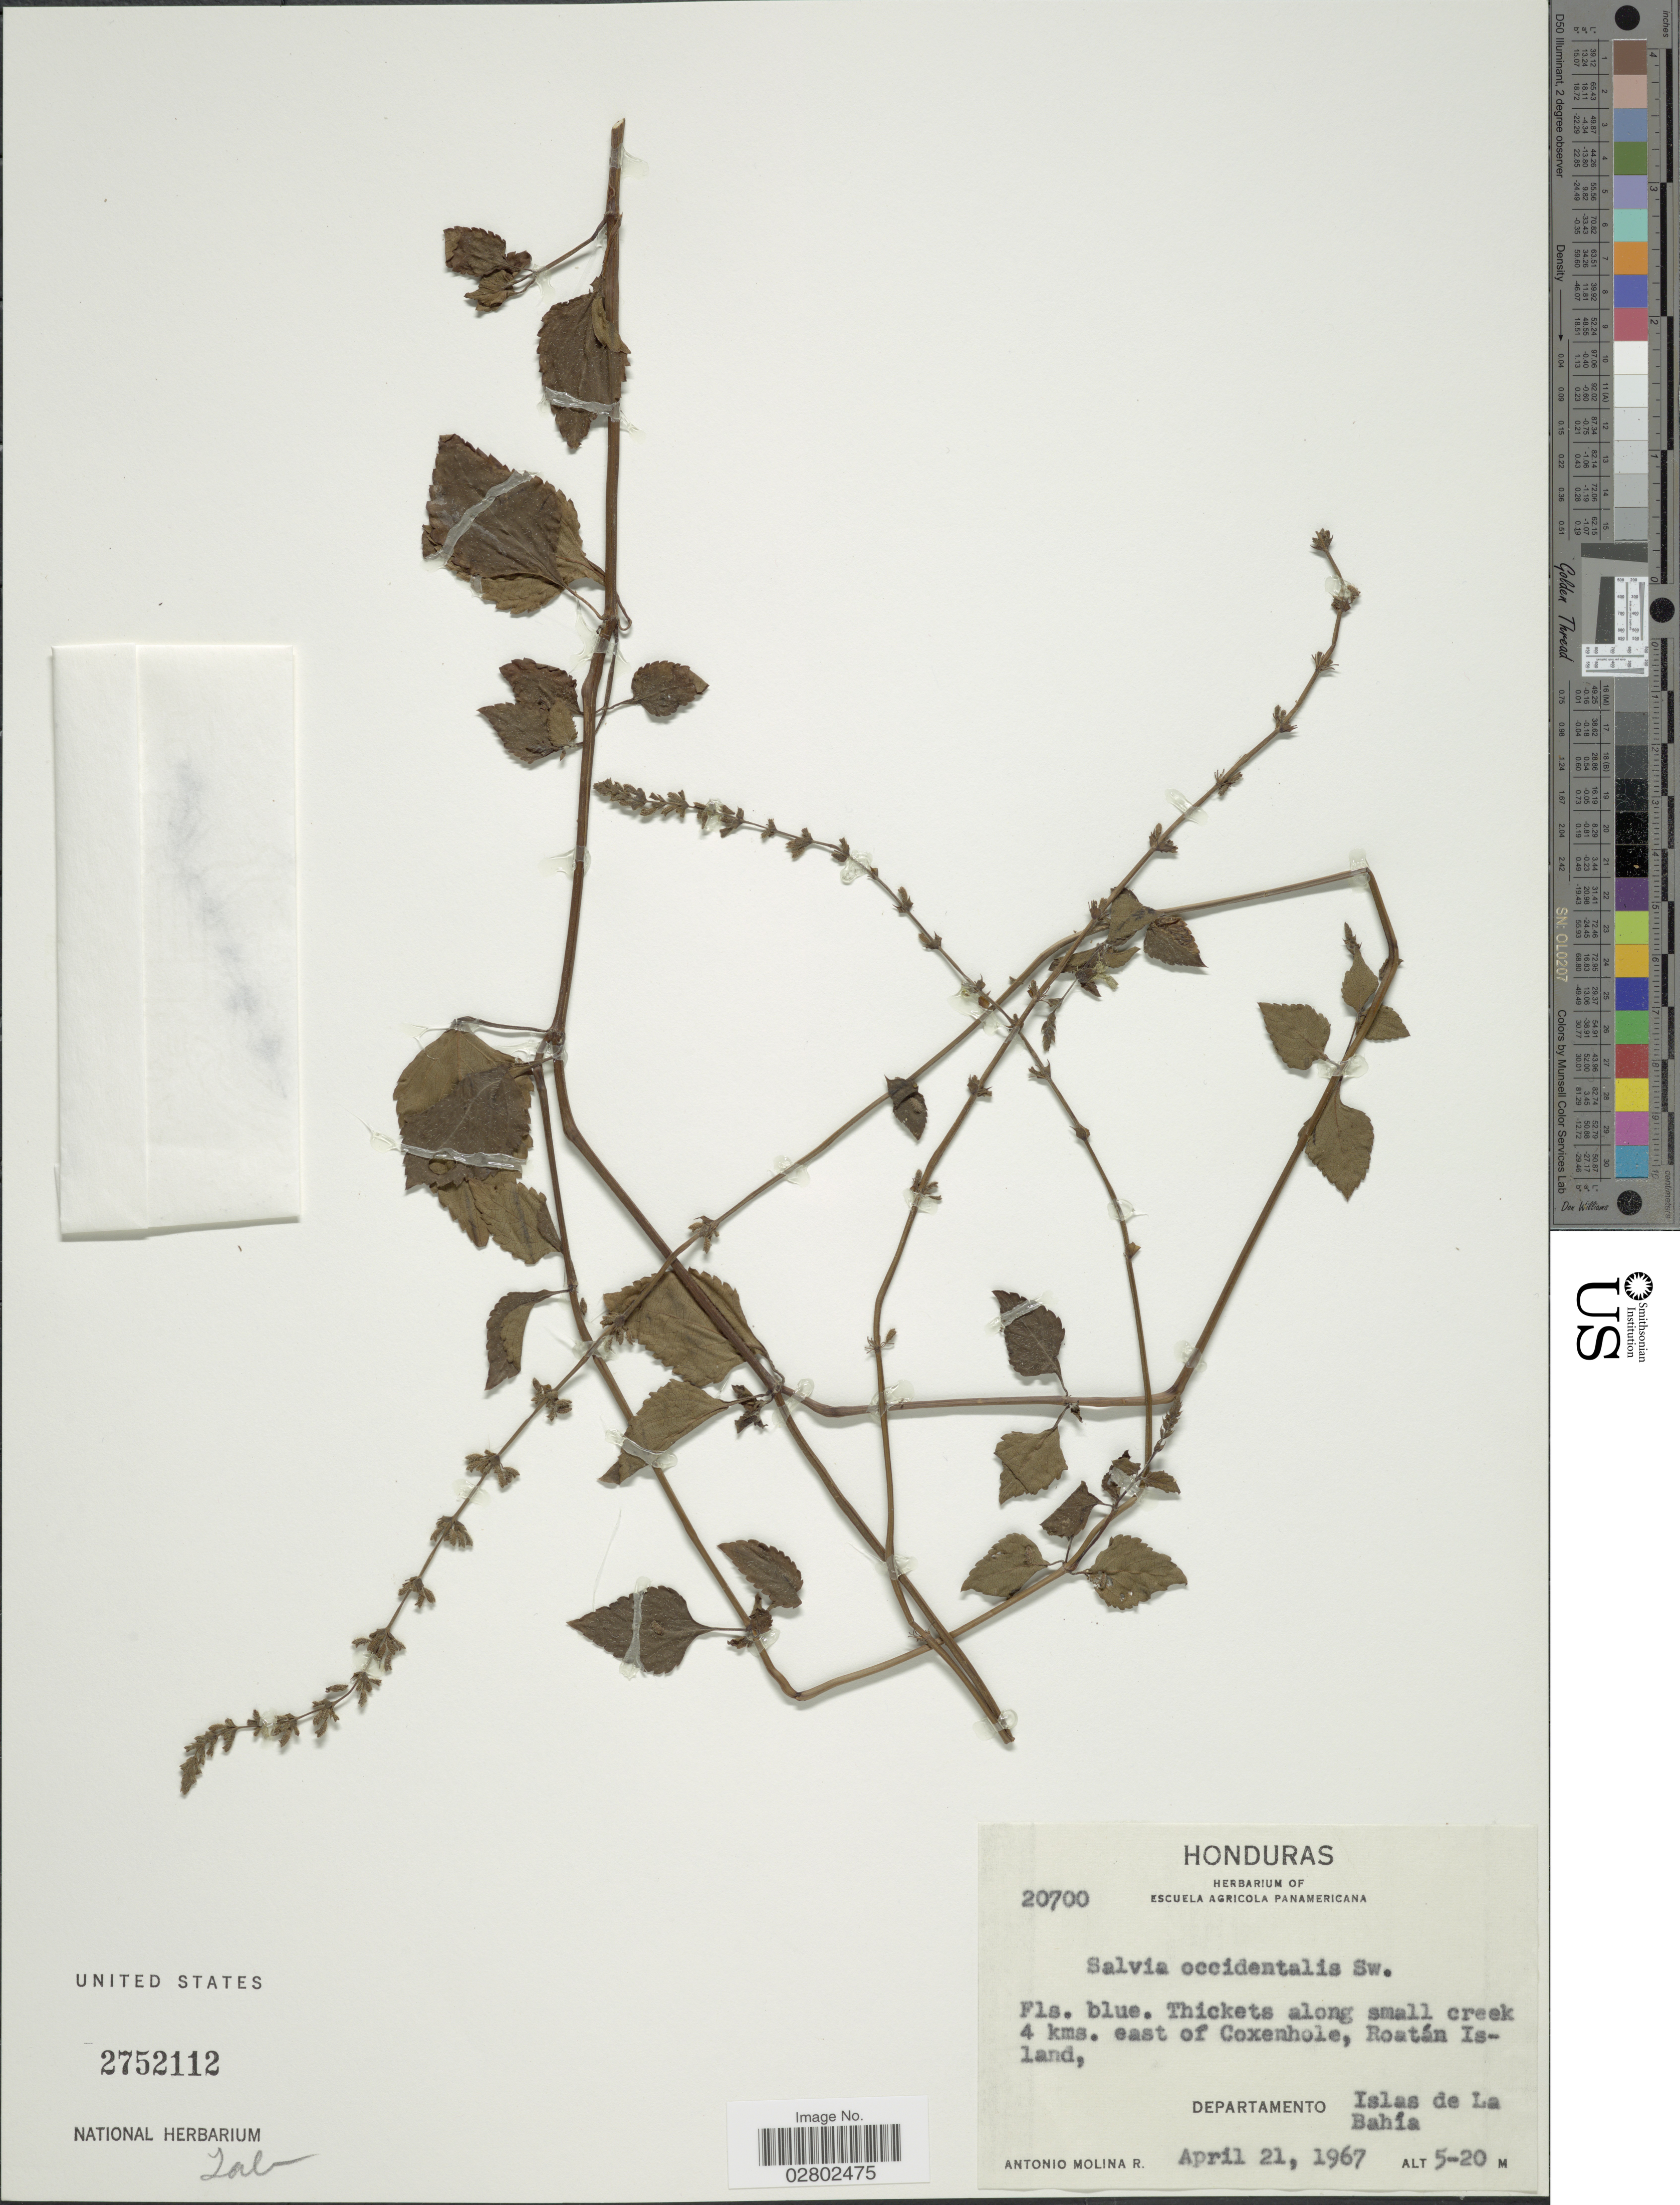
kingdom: Plantae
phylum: Tracheophyta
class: Magnoliopsida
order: Lamiales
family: Lamiaceae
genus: Salvia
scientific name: Salvia occidentalis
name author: Sw.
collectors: A. Molina R.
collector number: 20700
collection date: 1967-04-21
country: Honduras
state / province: Islas de la Bahía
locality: Thickets along small creek 4 kms. east of Coxenhole, Roatán Island, Departamento Islas de La Bahía.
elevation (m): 5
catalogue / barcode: US 2752112